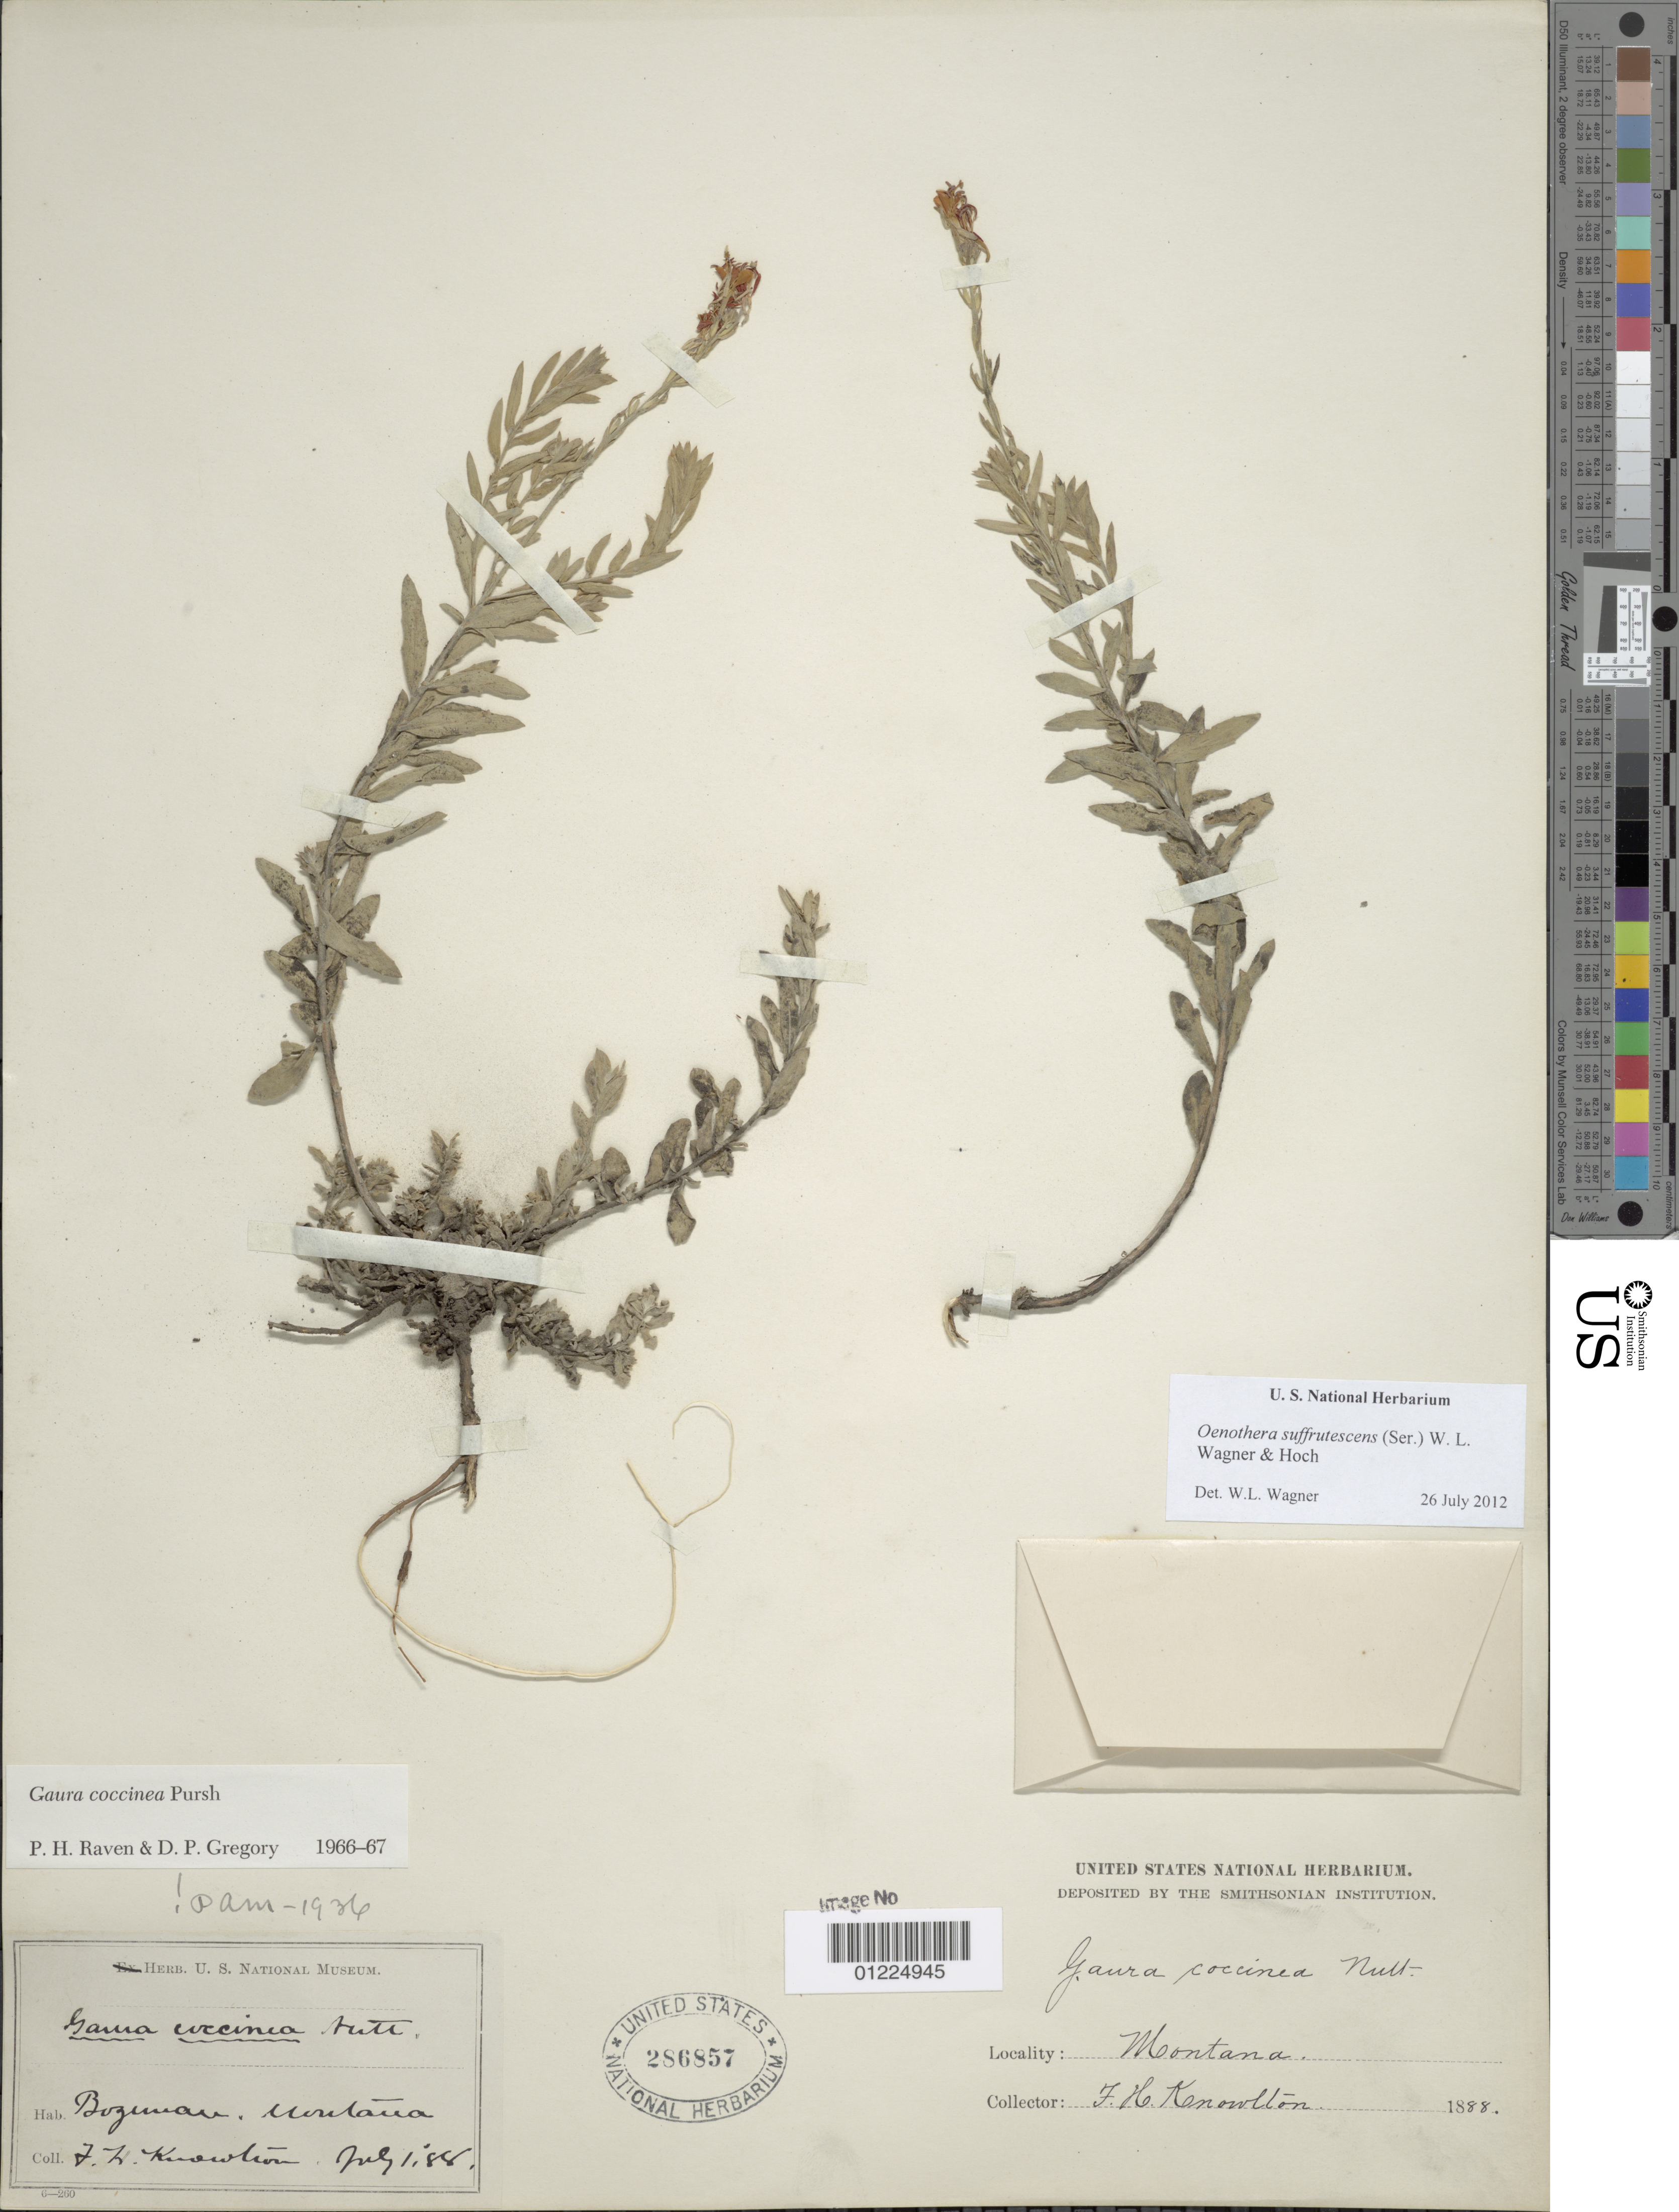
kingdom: Plantae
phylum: Tracheophyta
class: Magnoliopsida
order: Myrtales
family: Onagraceae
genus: Oenothera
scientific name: Oenothera suffrutescens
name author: (Ser.) W.L. Wagner & Hoch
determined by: Wagner, W. L., (BOT), Smithsonian Institution - National Museum of Natural History (UNITED STATES)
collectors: F. H. Knowlton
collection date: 1888-07-01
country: United States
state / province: Montana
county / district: Gallatin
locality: Bozeman.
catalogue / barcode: US 286857